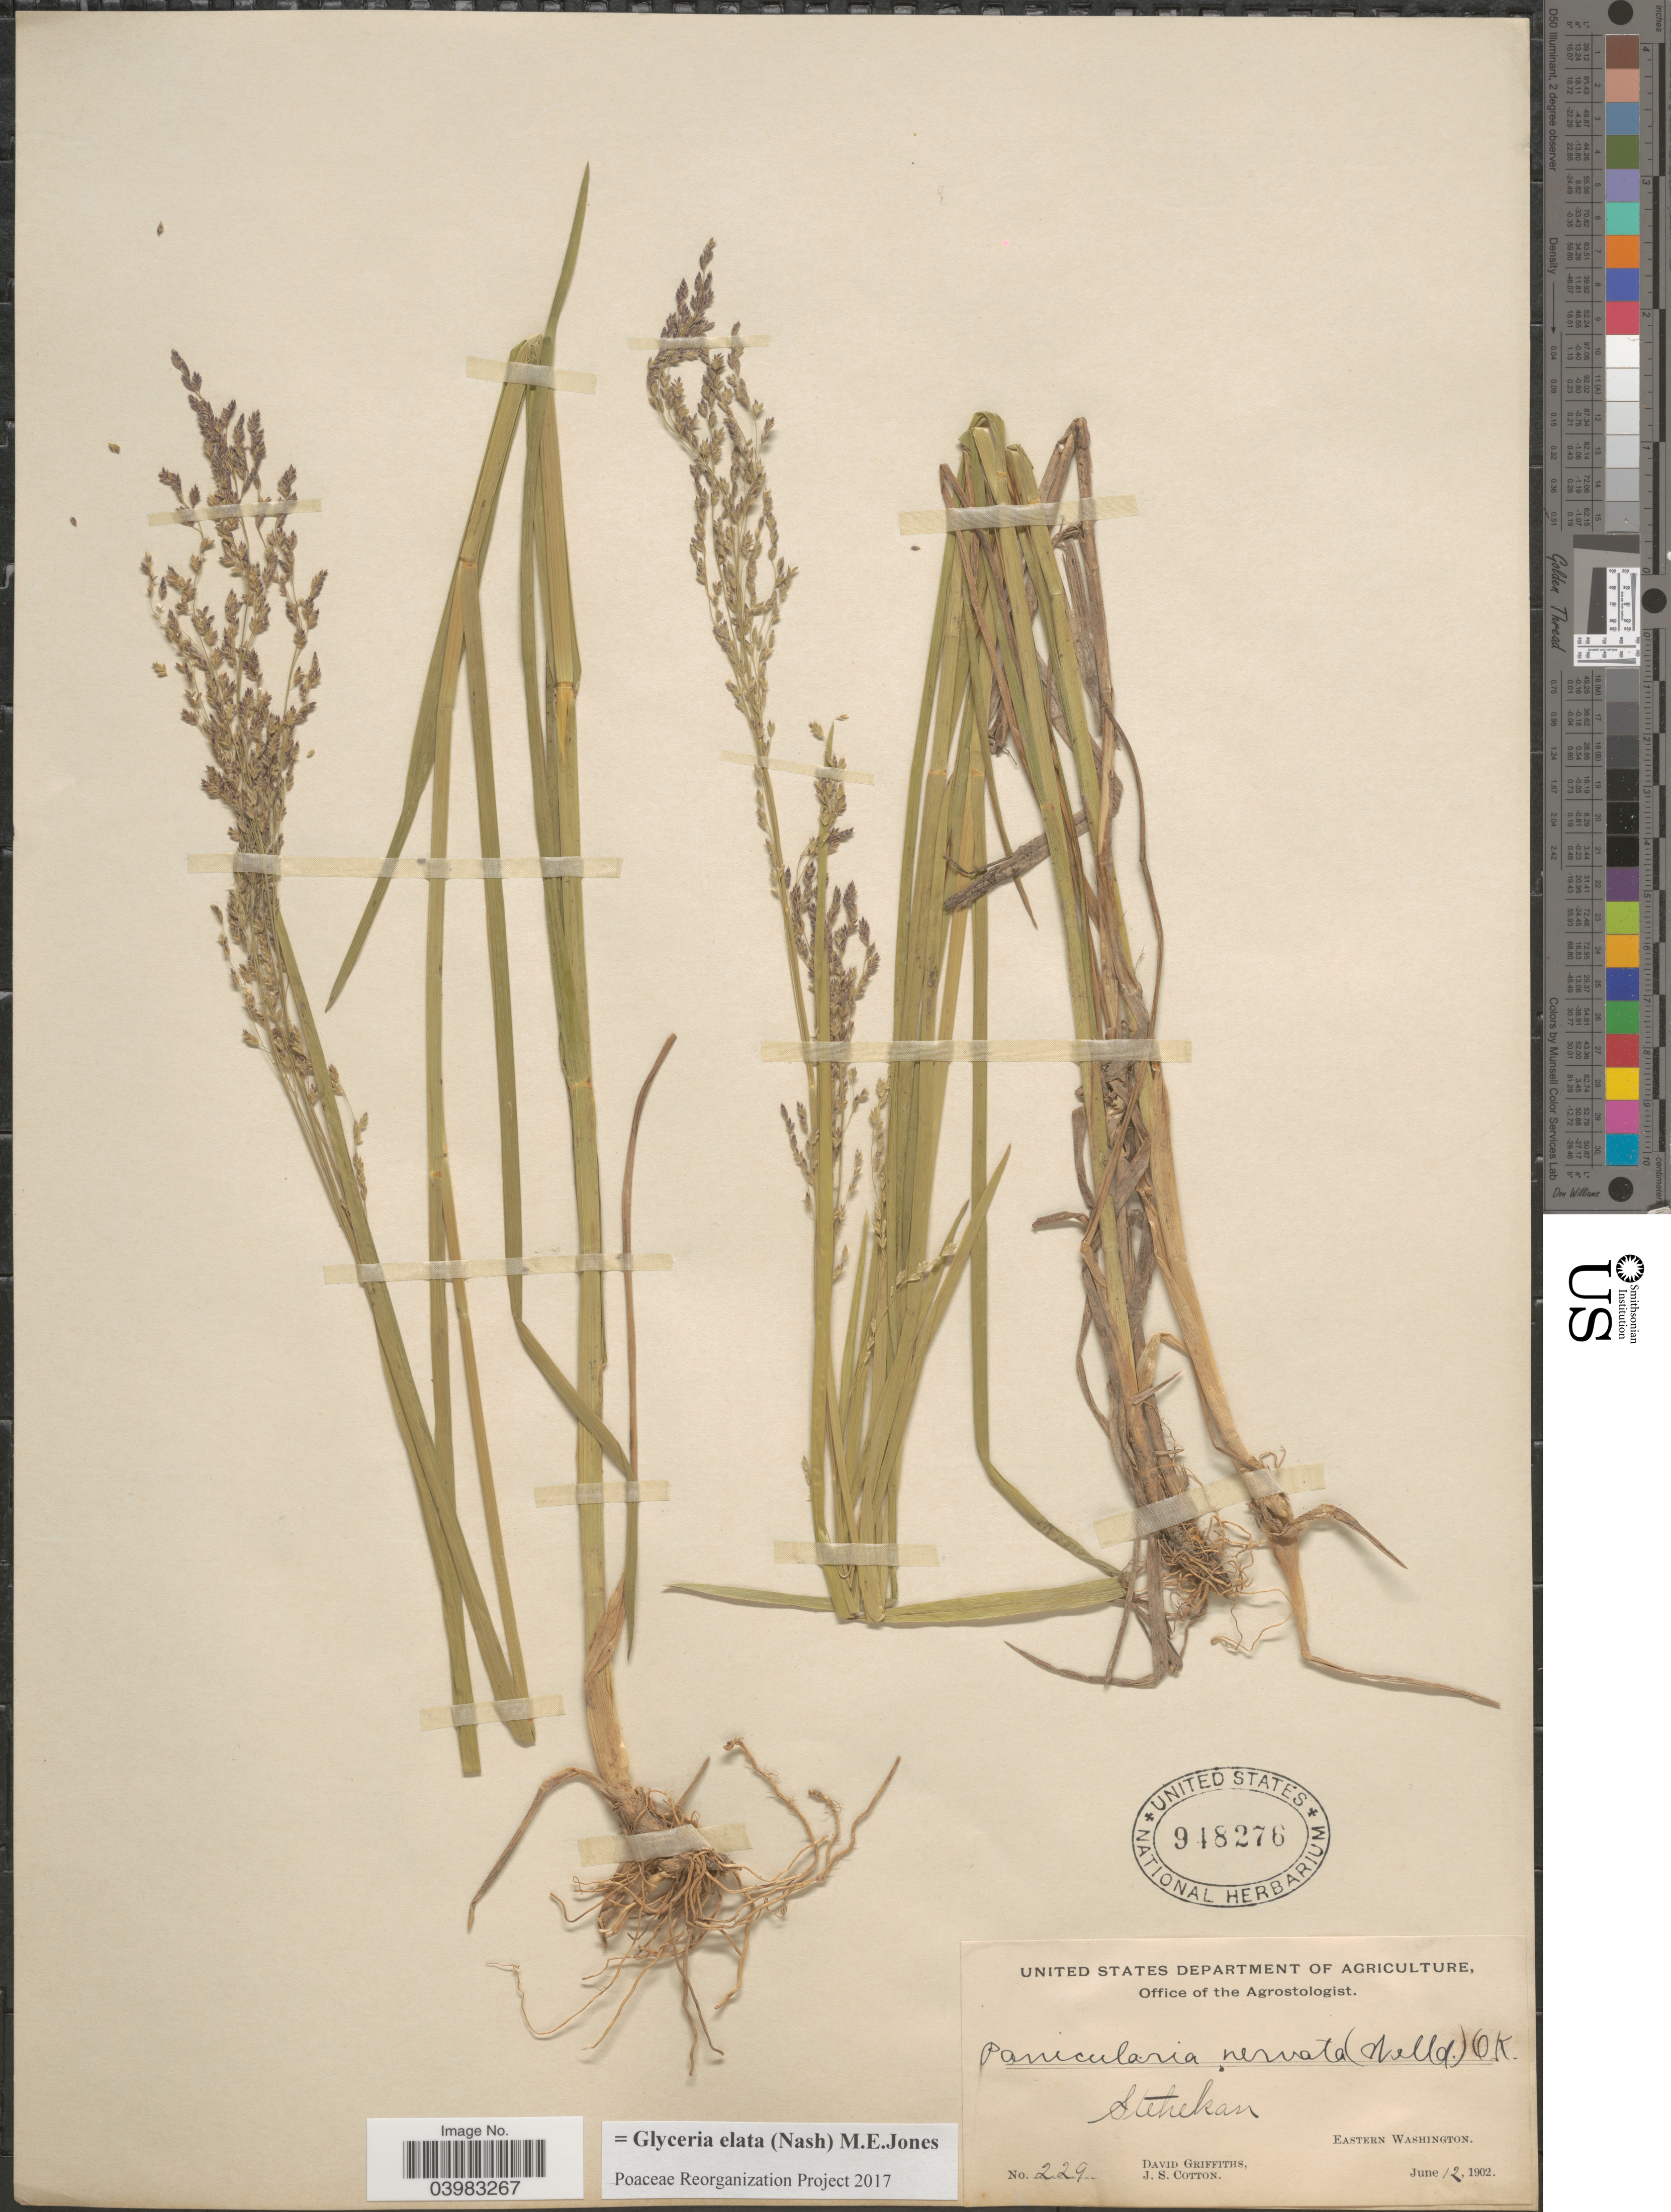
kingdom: Plantae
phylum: Tracheophyta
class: Liliopsida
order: Poales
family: Poaceae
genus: Glyceria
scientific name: Glyceria elata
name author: (Nash) M.E. Jones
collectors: D. Griffiths & J. S. Cotton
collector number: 229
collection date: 1902-06-12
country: United States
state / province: Washington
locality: Stehekan. Eastern Washington.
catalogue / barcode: US 948276